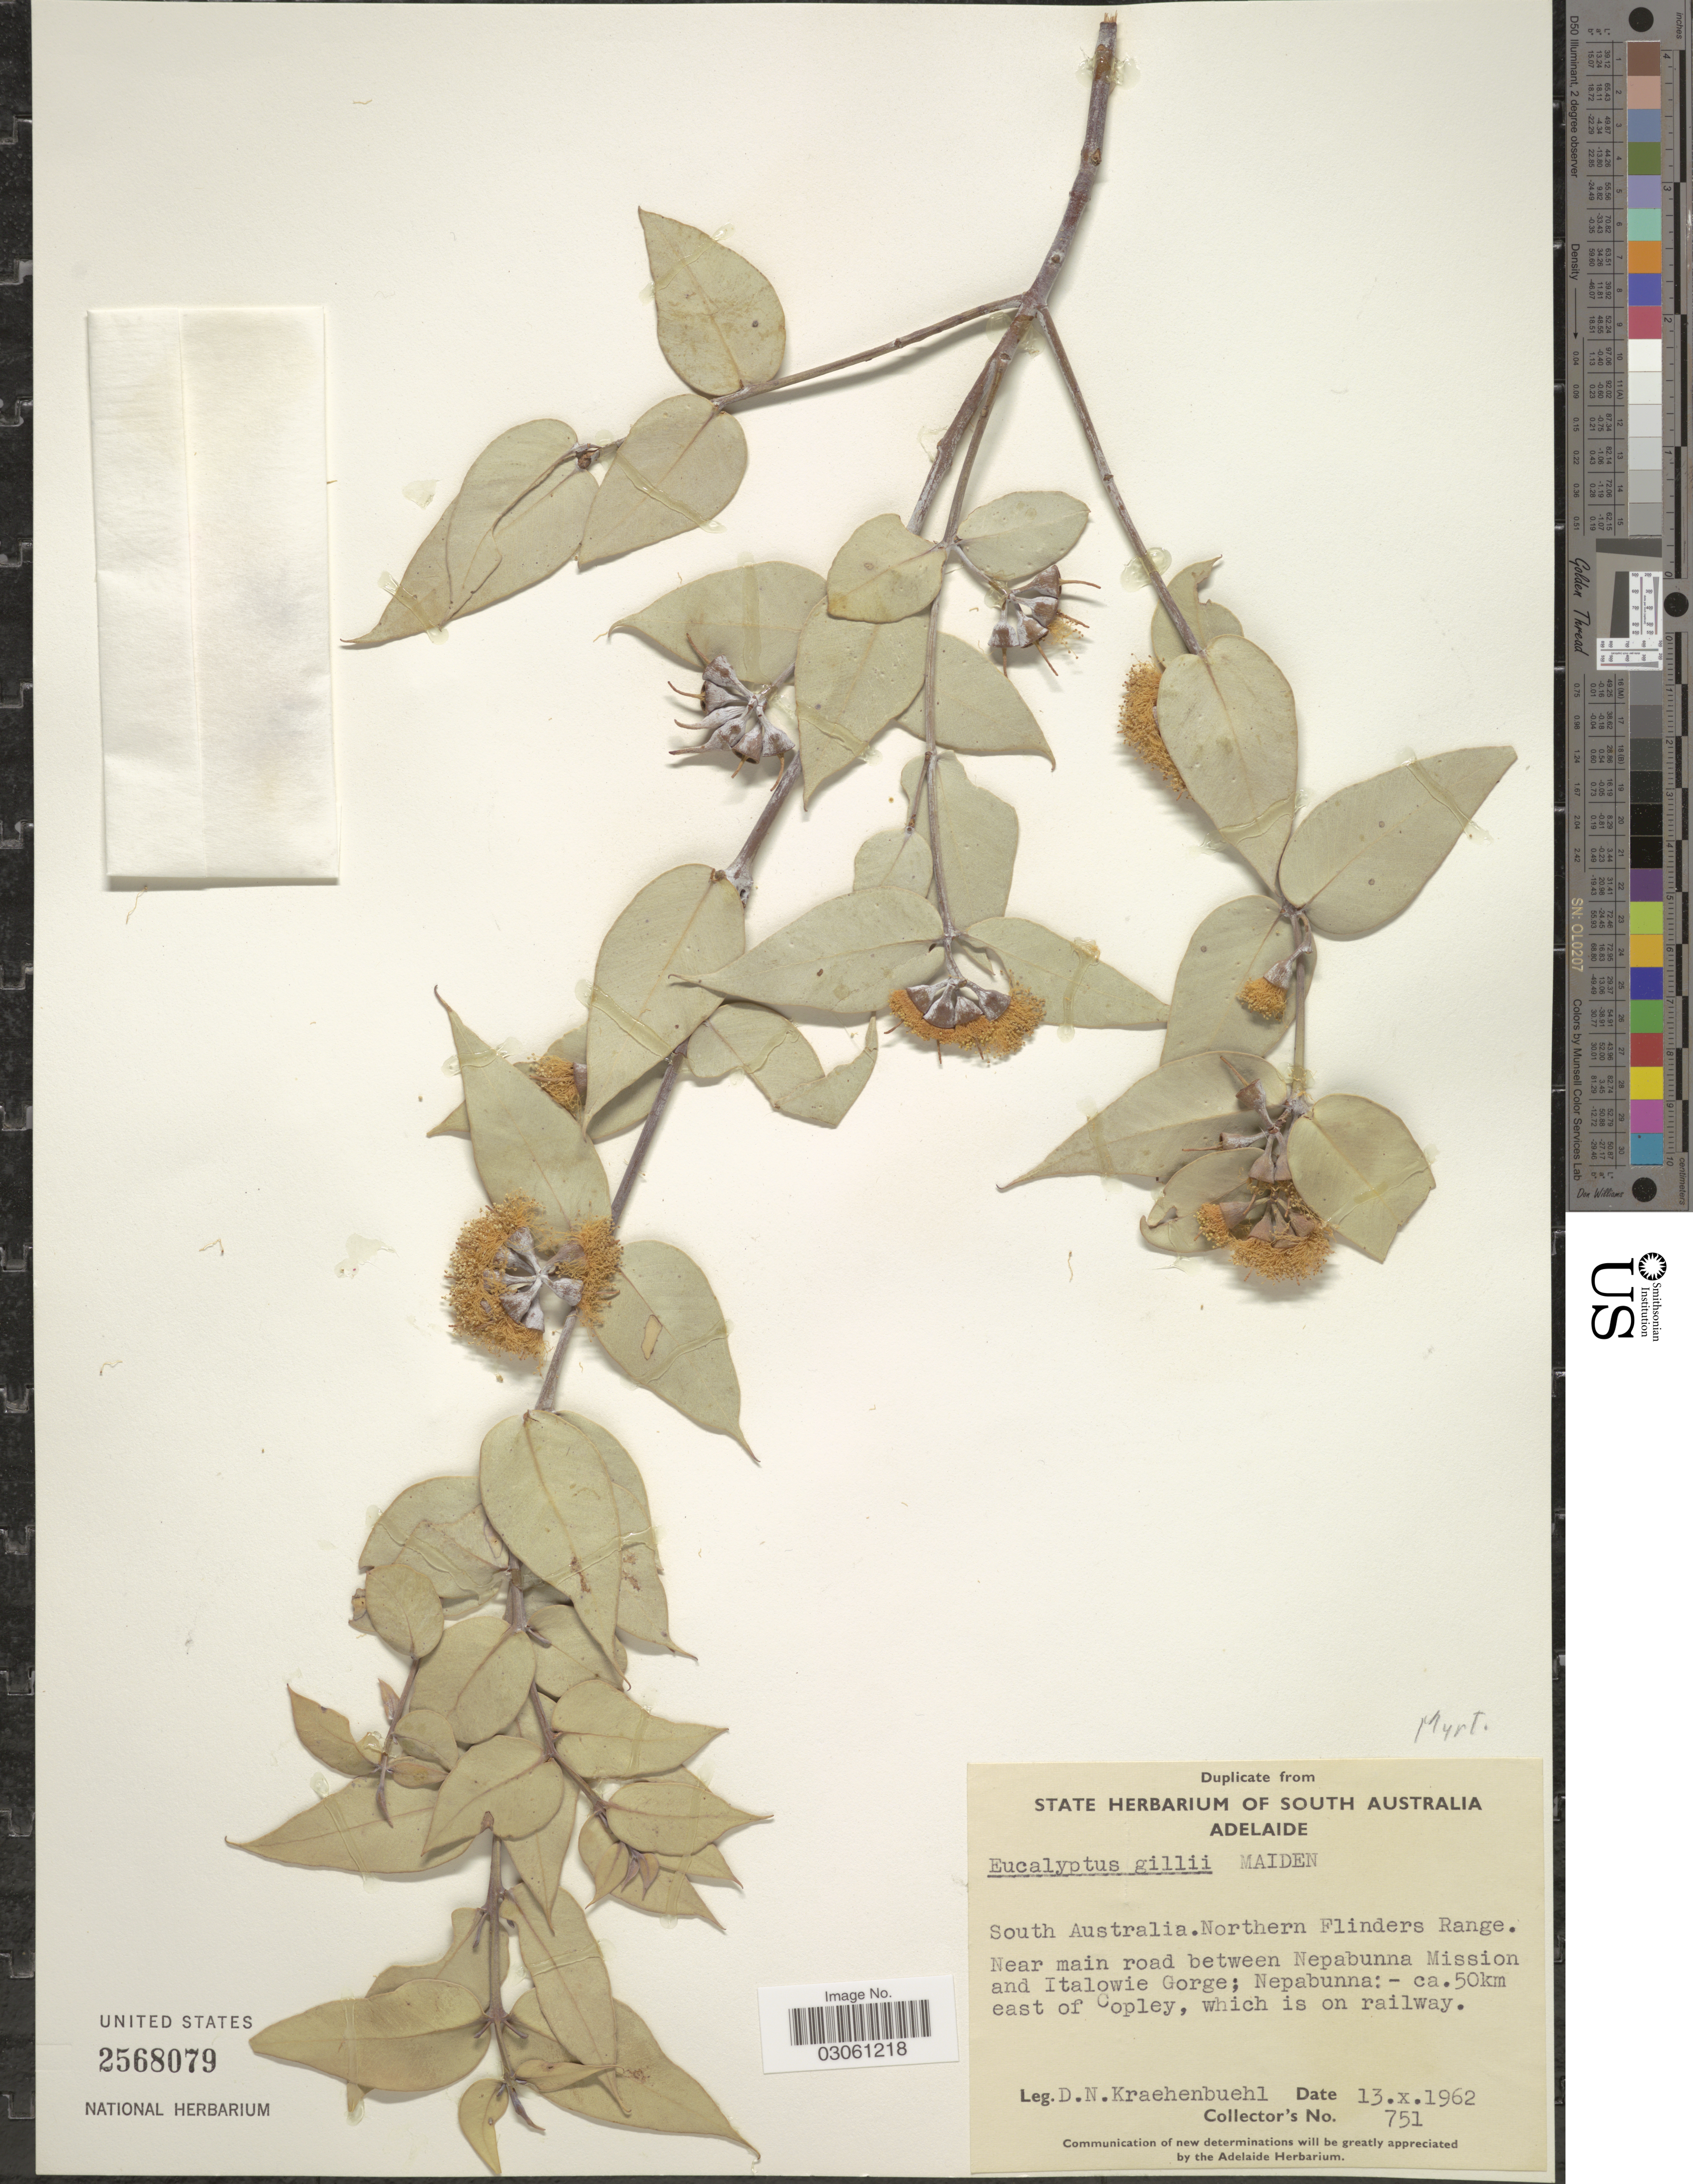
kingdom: Plantae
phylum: Tracheophyta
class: Magnoliopsida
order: Myrtales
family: Myrtaceae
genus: Eucalyptus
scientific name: Eucalyptus gillii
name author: Maiden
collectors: D. Kraehenbuehl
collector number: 751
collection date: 1962-10-13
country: Australia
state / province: South Australia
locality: Northern Flinders Range. Near main road between Nepabunna Mission and Italowie Gorge; Nepabunna: - ca. 50km east of Copley, which is on railway.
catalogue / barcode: US 2568079